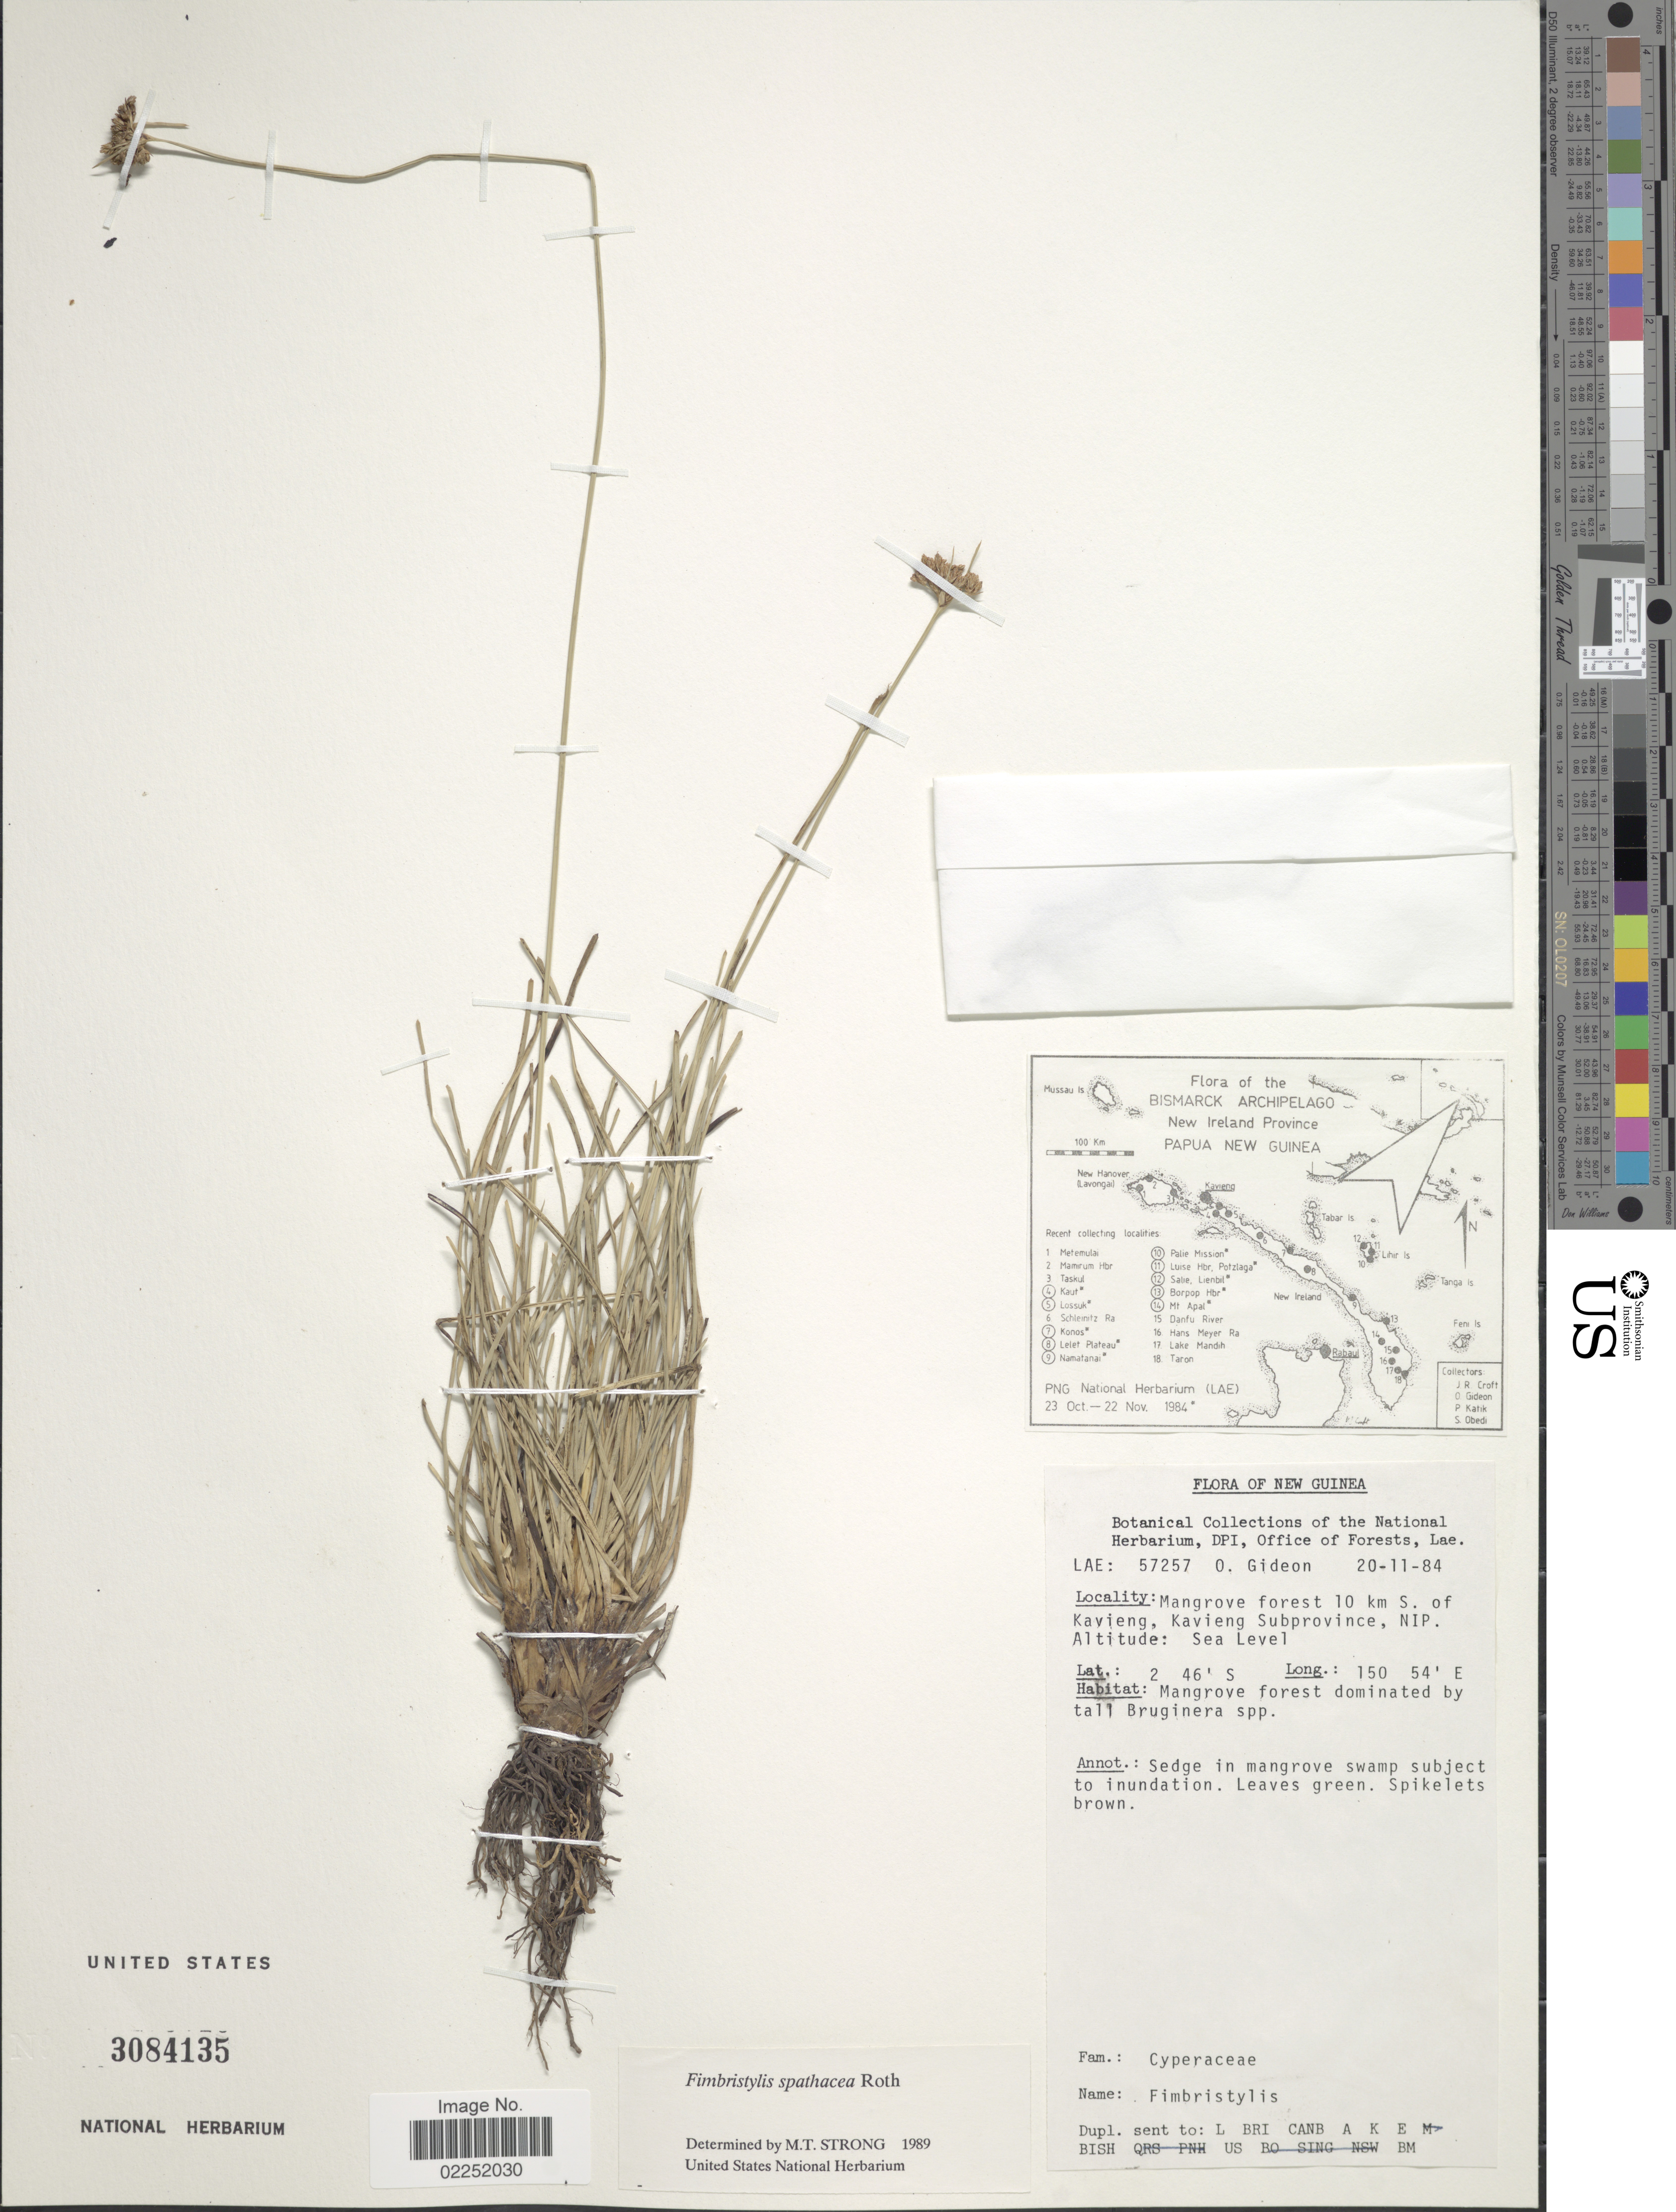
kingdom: Plantae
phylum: Tracheophyta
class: Liliopsida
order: Poales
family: Cyperaceae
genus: Fimbristylis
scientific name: Fimbristylis cymosa subsp. spathacea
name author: (Roth) T. Koyama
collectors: O. Gideon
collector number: LAE: 57257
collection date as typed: Transcribed d/m/y: 20/11/84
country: Papua New Guinea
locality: New Guinea, Mangrove forest 10 km S. of Kavieng, Kavieng Subprovince, NIP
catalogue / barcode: US 3084135